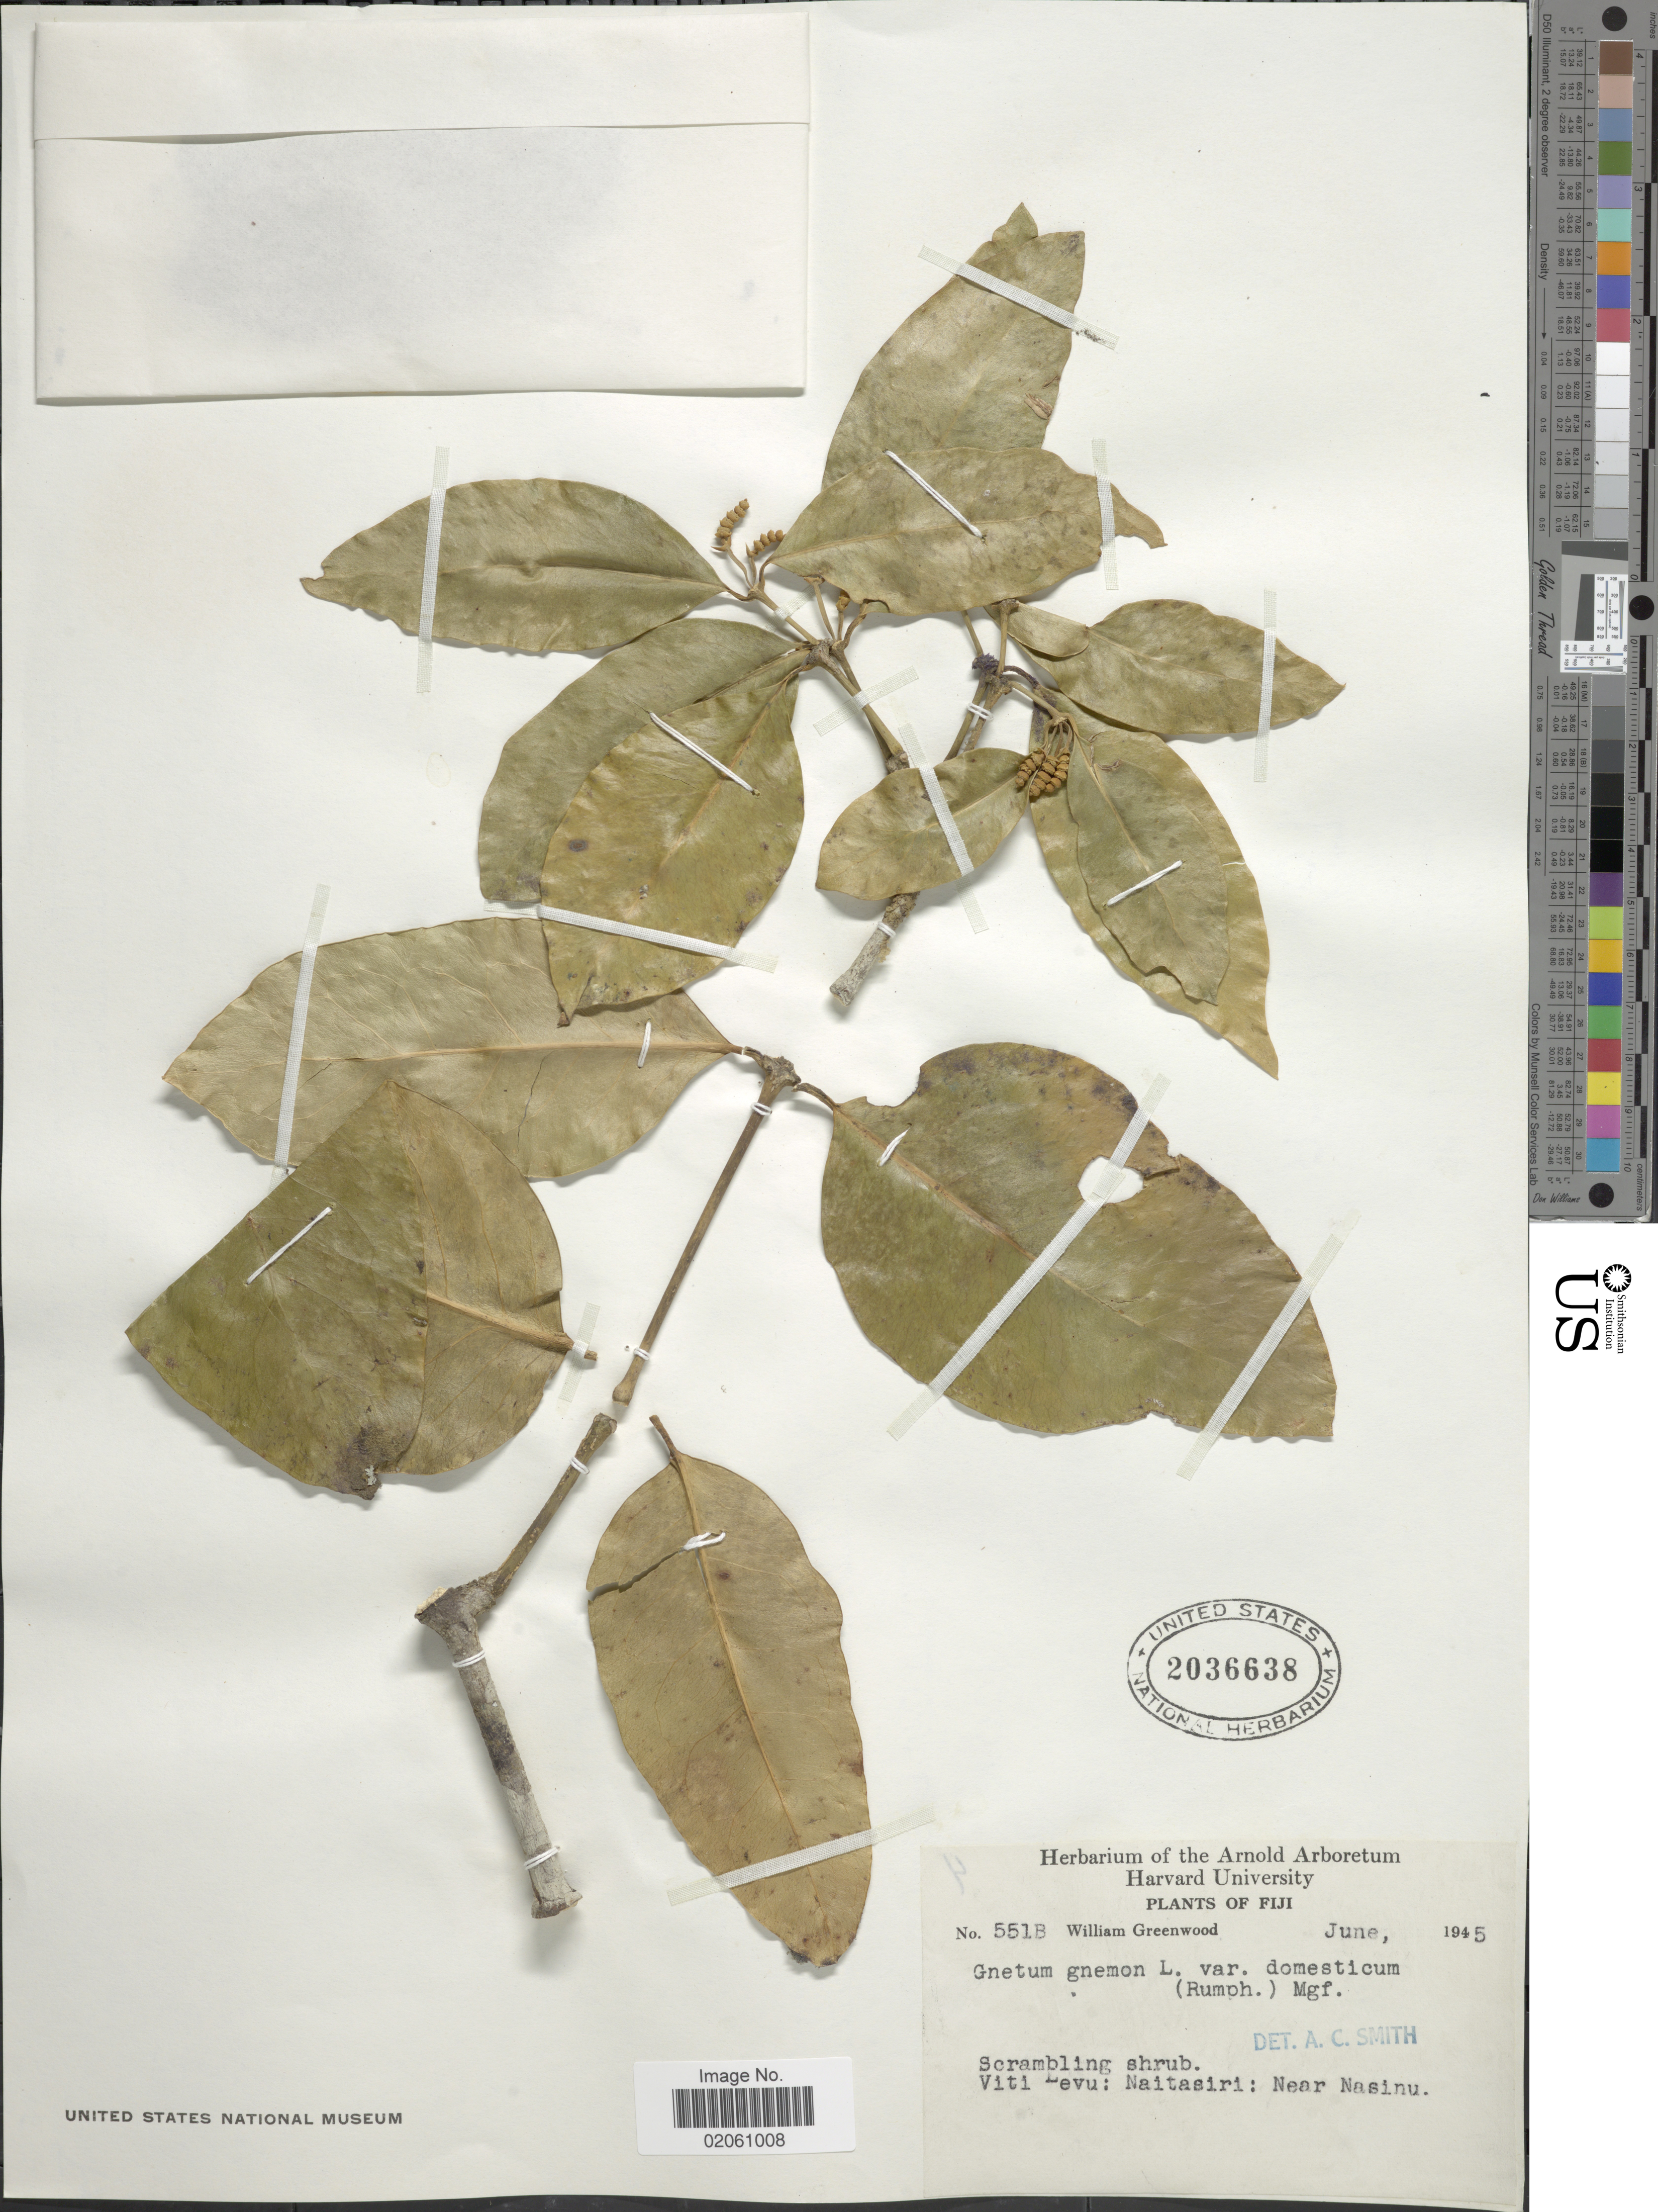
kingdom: Plantae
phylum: Tracheophyta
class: Gnetopsida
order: Gnetales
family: Gnetaceae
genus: Gnetum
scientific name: Gnetum gnemon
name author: L.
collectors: W. Greenwood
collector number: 551B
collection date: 1945-06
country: Fiji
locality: Viti Levu: Naitasiri: Near Nasinu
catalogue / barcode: US 2036638